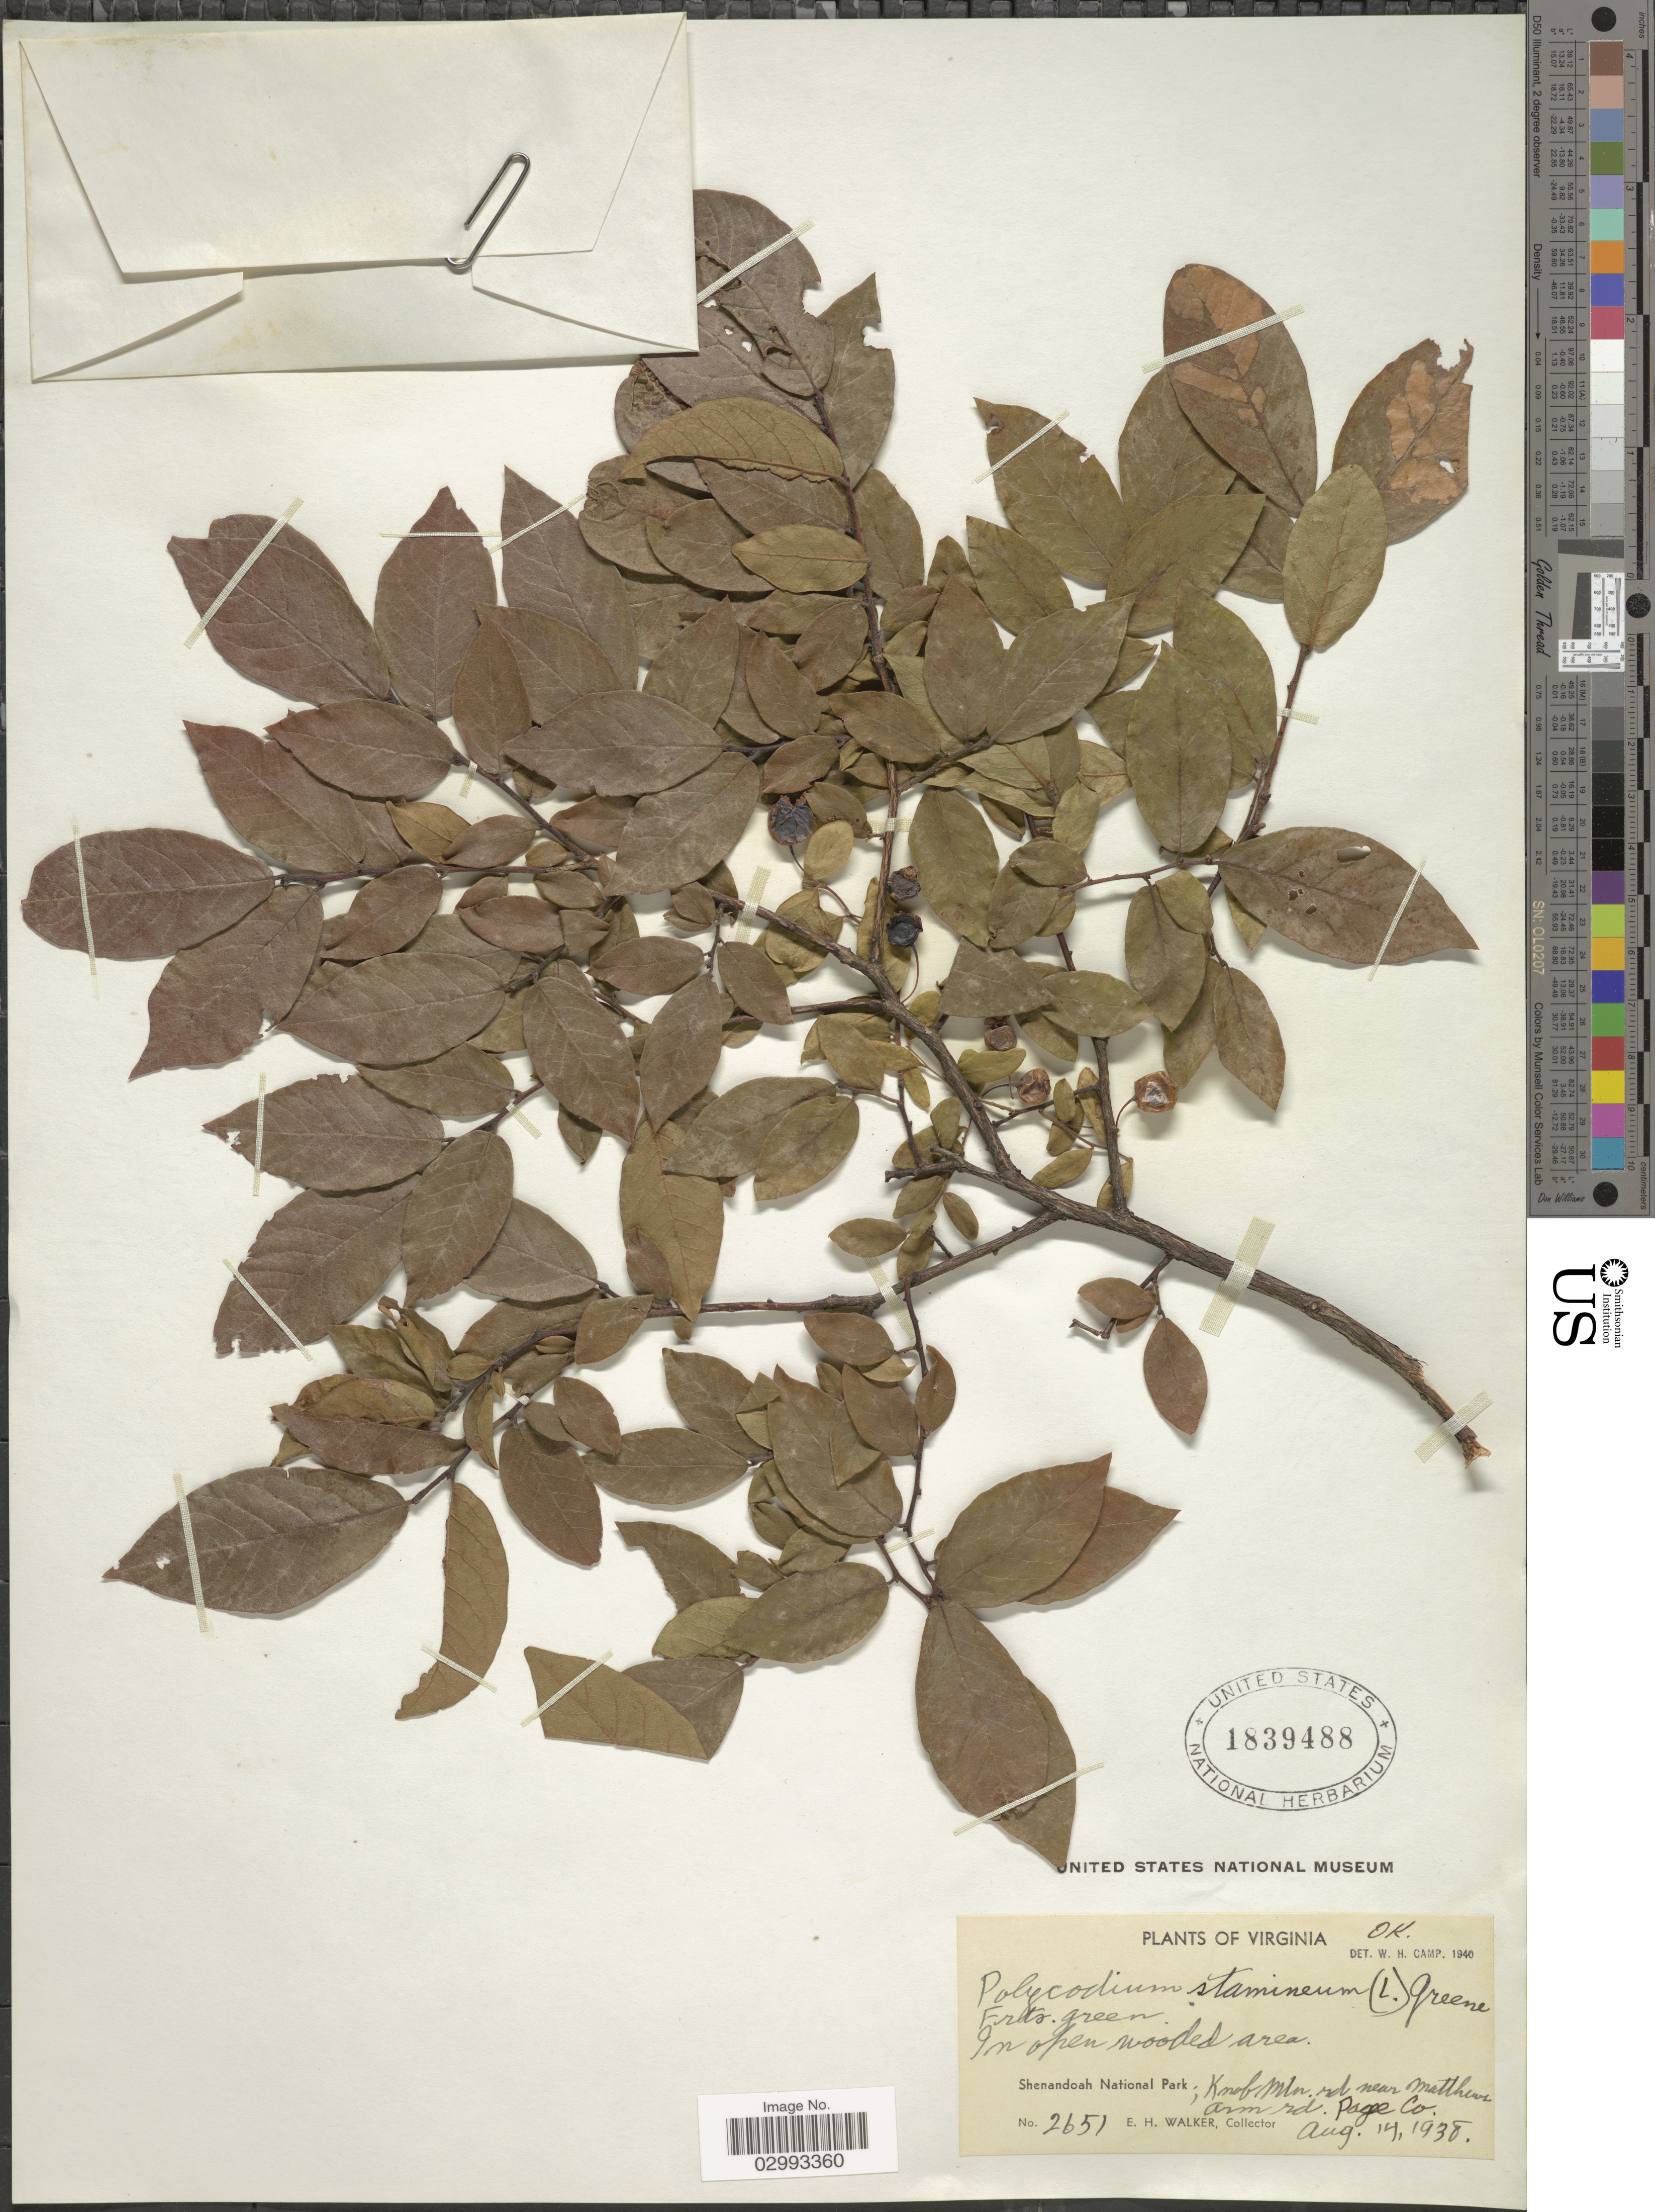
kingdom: Plantae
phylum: Tracheophyta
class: Magnoliopsida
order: Ericales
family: Ericaceae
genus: Polycodium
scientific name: Polycodium stamineum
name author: (L.) Greene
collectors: E. H. Walker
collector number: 2651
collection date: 1938-08-14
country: United States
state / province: Virginia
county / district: Page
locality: Shenandoah National Park; Knob Mtn. rd. near Matthews Arm rd. Page Co.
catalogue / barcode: US 1839488